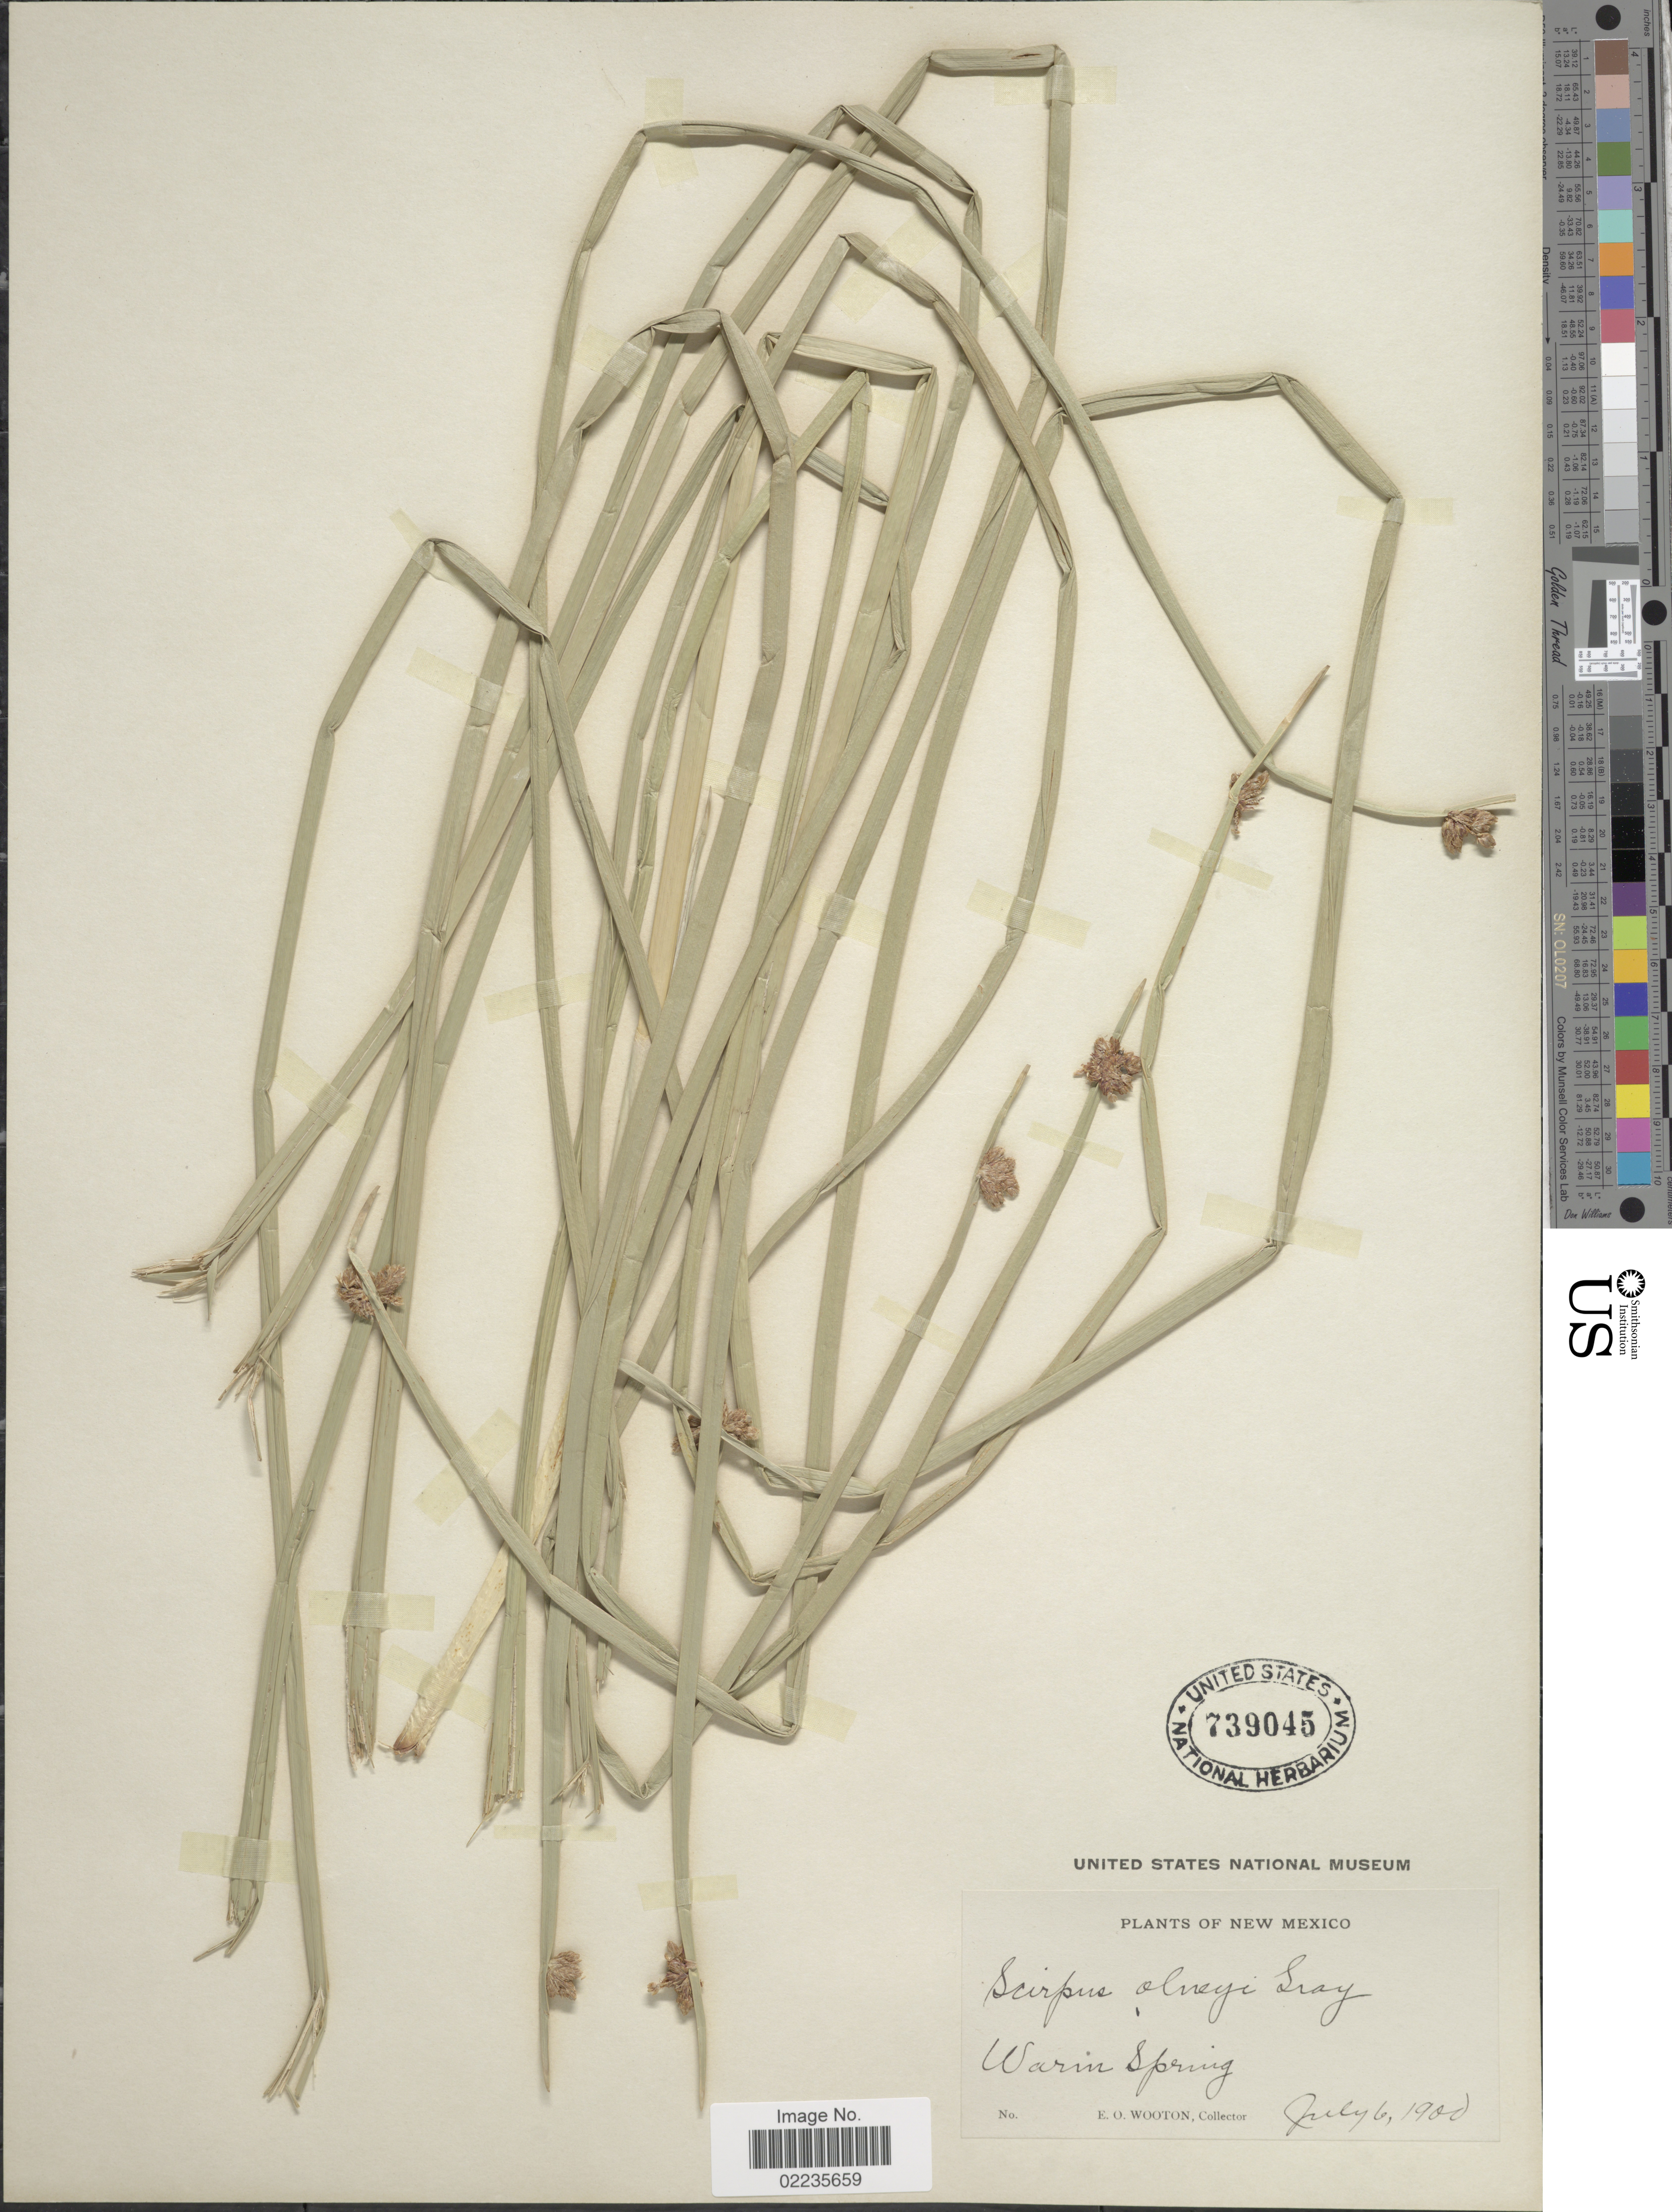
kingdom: Plantae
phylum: Tracheophyta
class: Liliopsida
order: Poales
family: Cyperaceae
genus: Schoenoplectus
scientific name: Schoenoplectus americanus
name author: (Pers.) Volkart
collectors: E. O. Wooton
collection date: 1900-07-06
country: United States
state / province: New Mexico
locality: Warm Spring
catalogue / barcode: US 739045